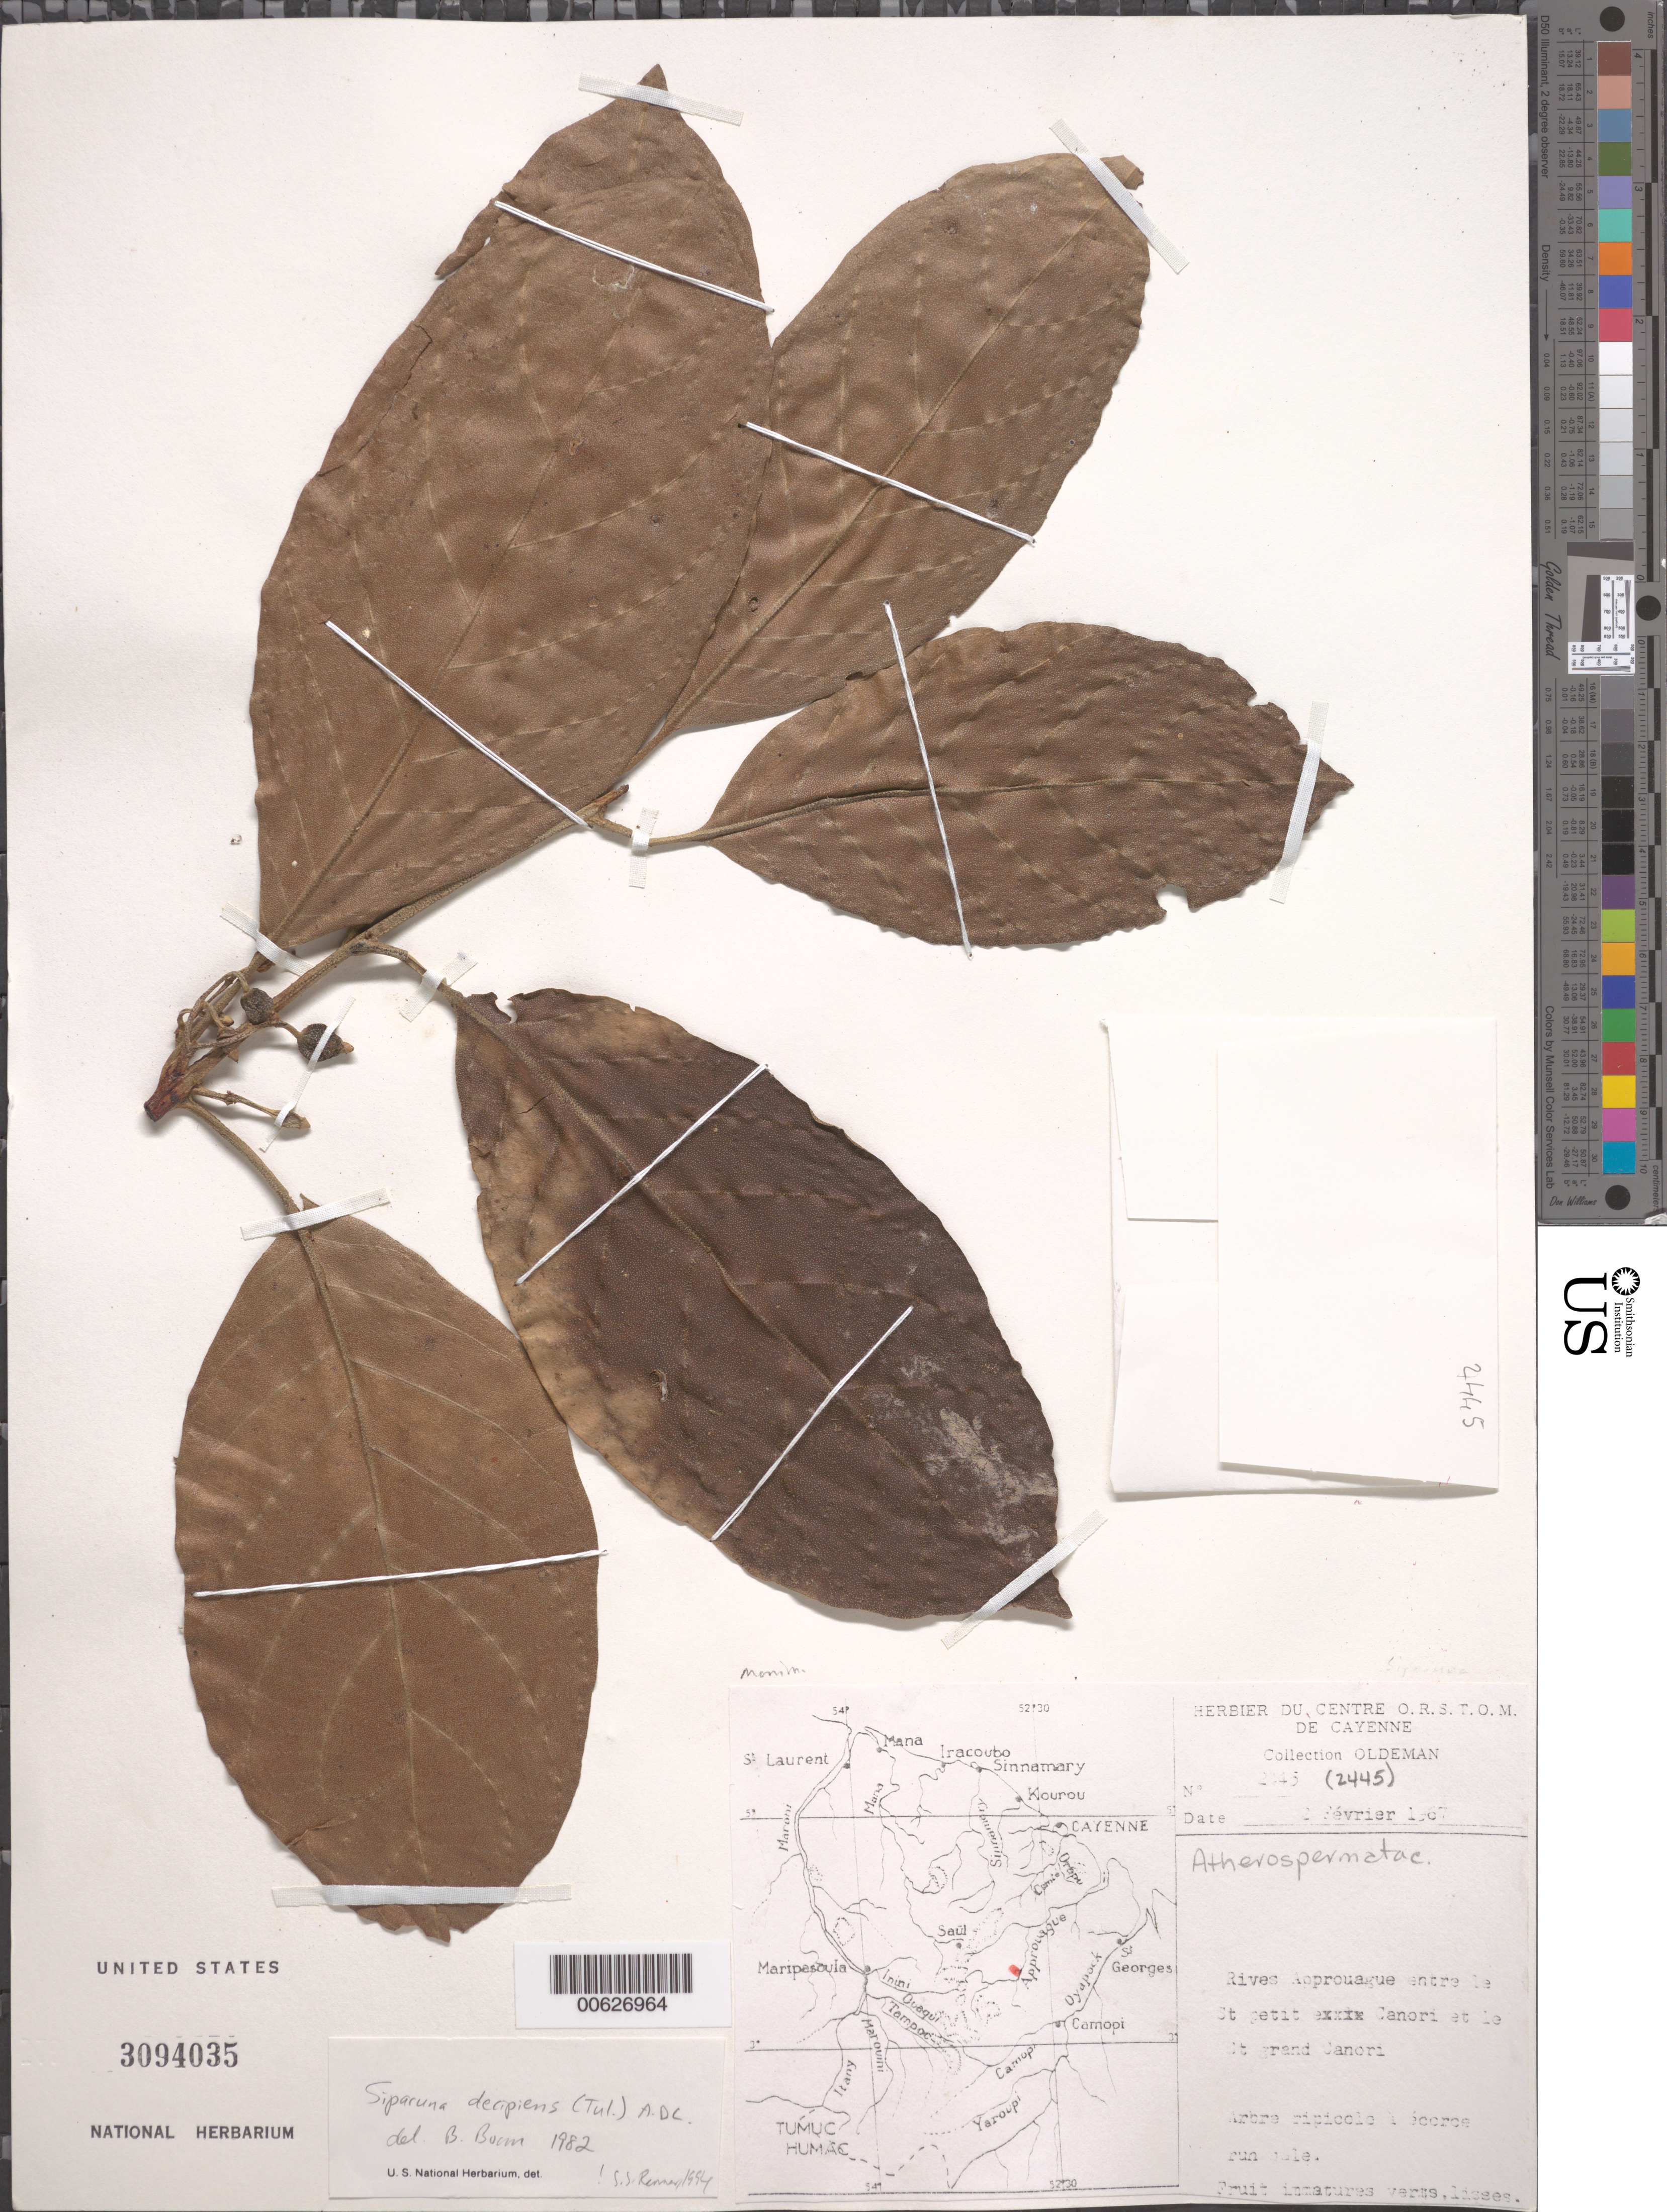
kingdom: Plantae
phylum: Tracheophyta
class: Magnoliopsida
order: Laurales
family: Siparunaceae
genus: Siparuna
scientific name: Siparuna decipiens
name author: (Tul.) A. DC.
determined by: Renner, S. S.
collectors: R. Oldeman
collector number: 2445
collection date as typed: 2-Feb-67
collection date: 1967-02-02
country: French Guiana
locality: Rives de l'Approuague entre le St petit Cañori & la St Grand Cañori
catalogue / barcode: US 3094035